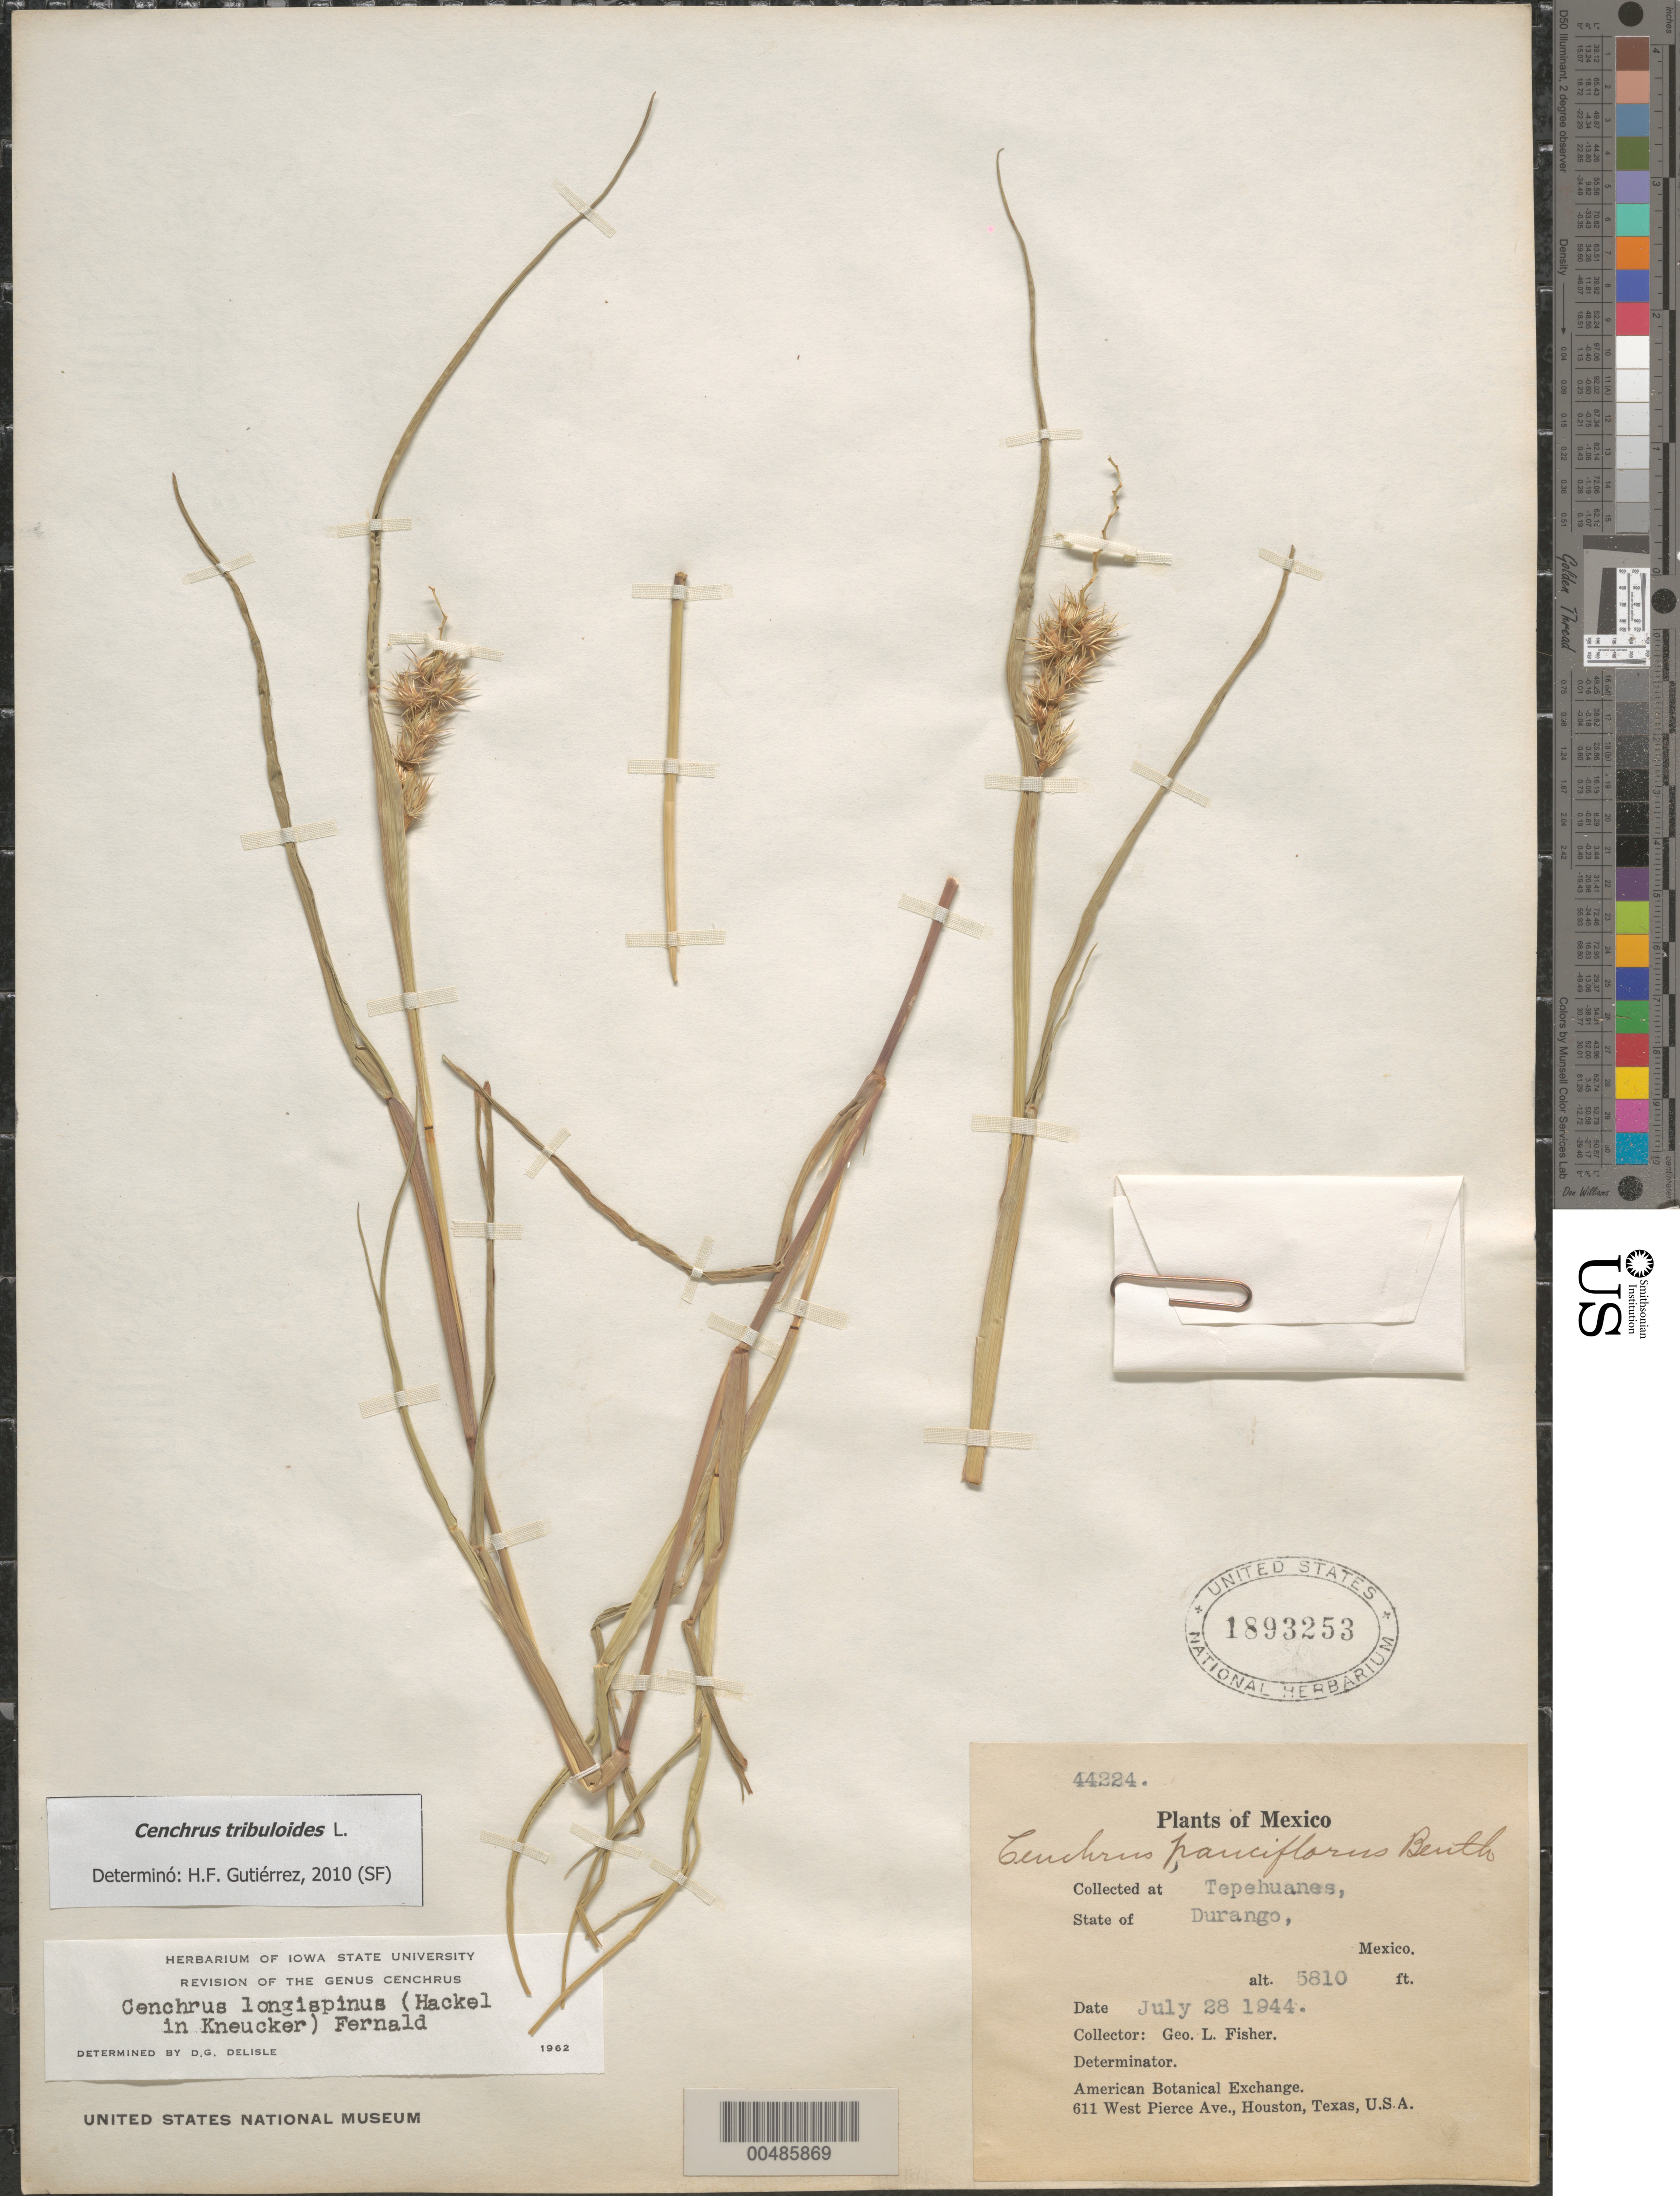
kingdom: Plantae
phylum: Tracheophyta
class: Liliopsida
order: Poales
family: Poaceae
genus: Cenchrus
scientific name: Cenchrus tribuloides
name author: L.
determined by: Gutiérrez, H. F.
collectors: G. L. Fisher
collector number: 44224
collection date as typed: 28 Jul 1944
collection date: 1944-07-28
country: Mexico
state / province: Durango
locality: Tepehuanes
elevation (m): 1771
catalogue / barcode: US 1893253